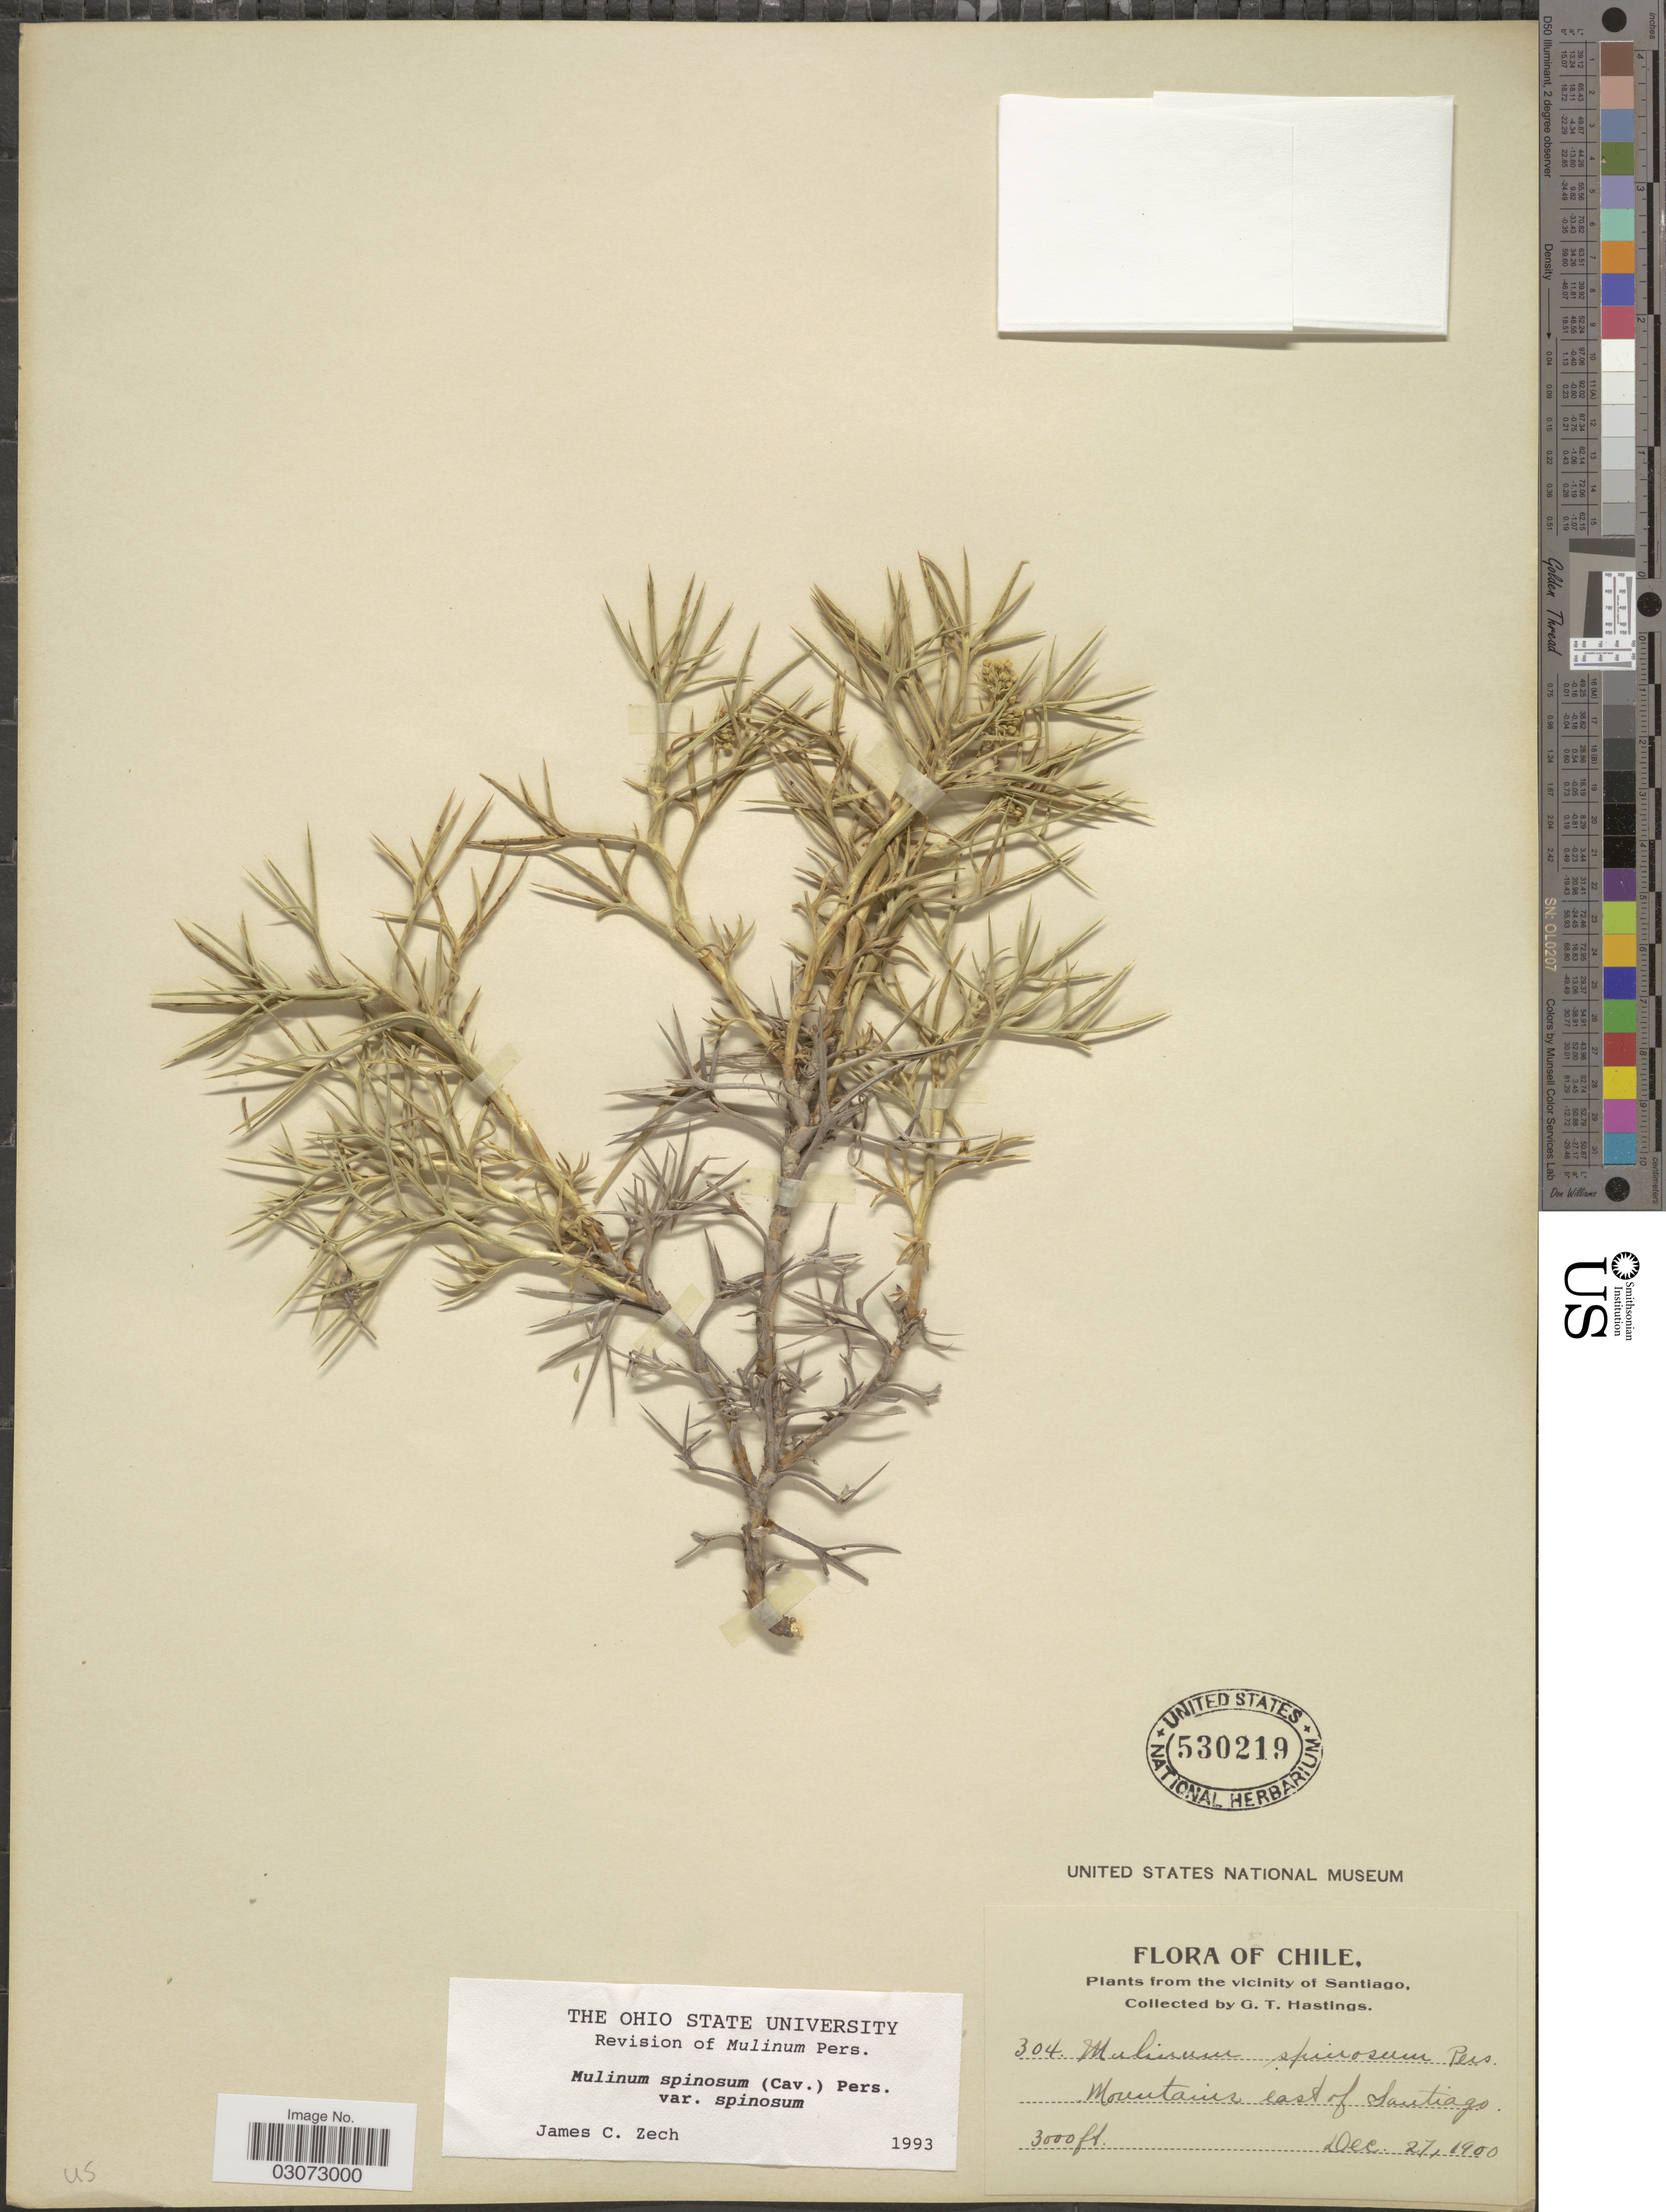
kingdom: Plantae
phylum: Tracheophyta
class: Magnoliopsida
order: Apiales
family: Apiaceae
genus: Mulinum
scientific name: Mulinum spinosum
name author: Pers.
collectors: G. Hastings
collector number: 304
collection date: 1900-12-27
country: Chile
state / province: Región Metropolitana (RM)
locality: The vicinity of Santiago. Mountains east of Santiago.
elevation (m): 914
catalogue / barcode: US 530219